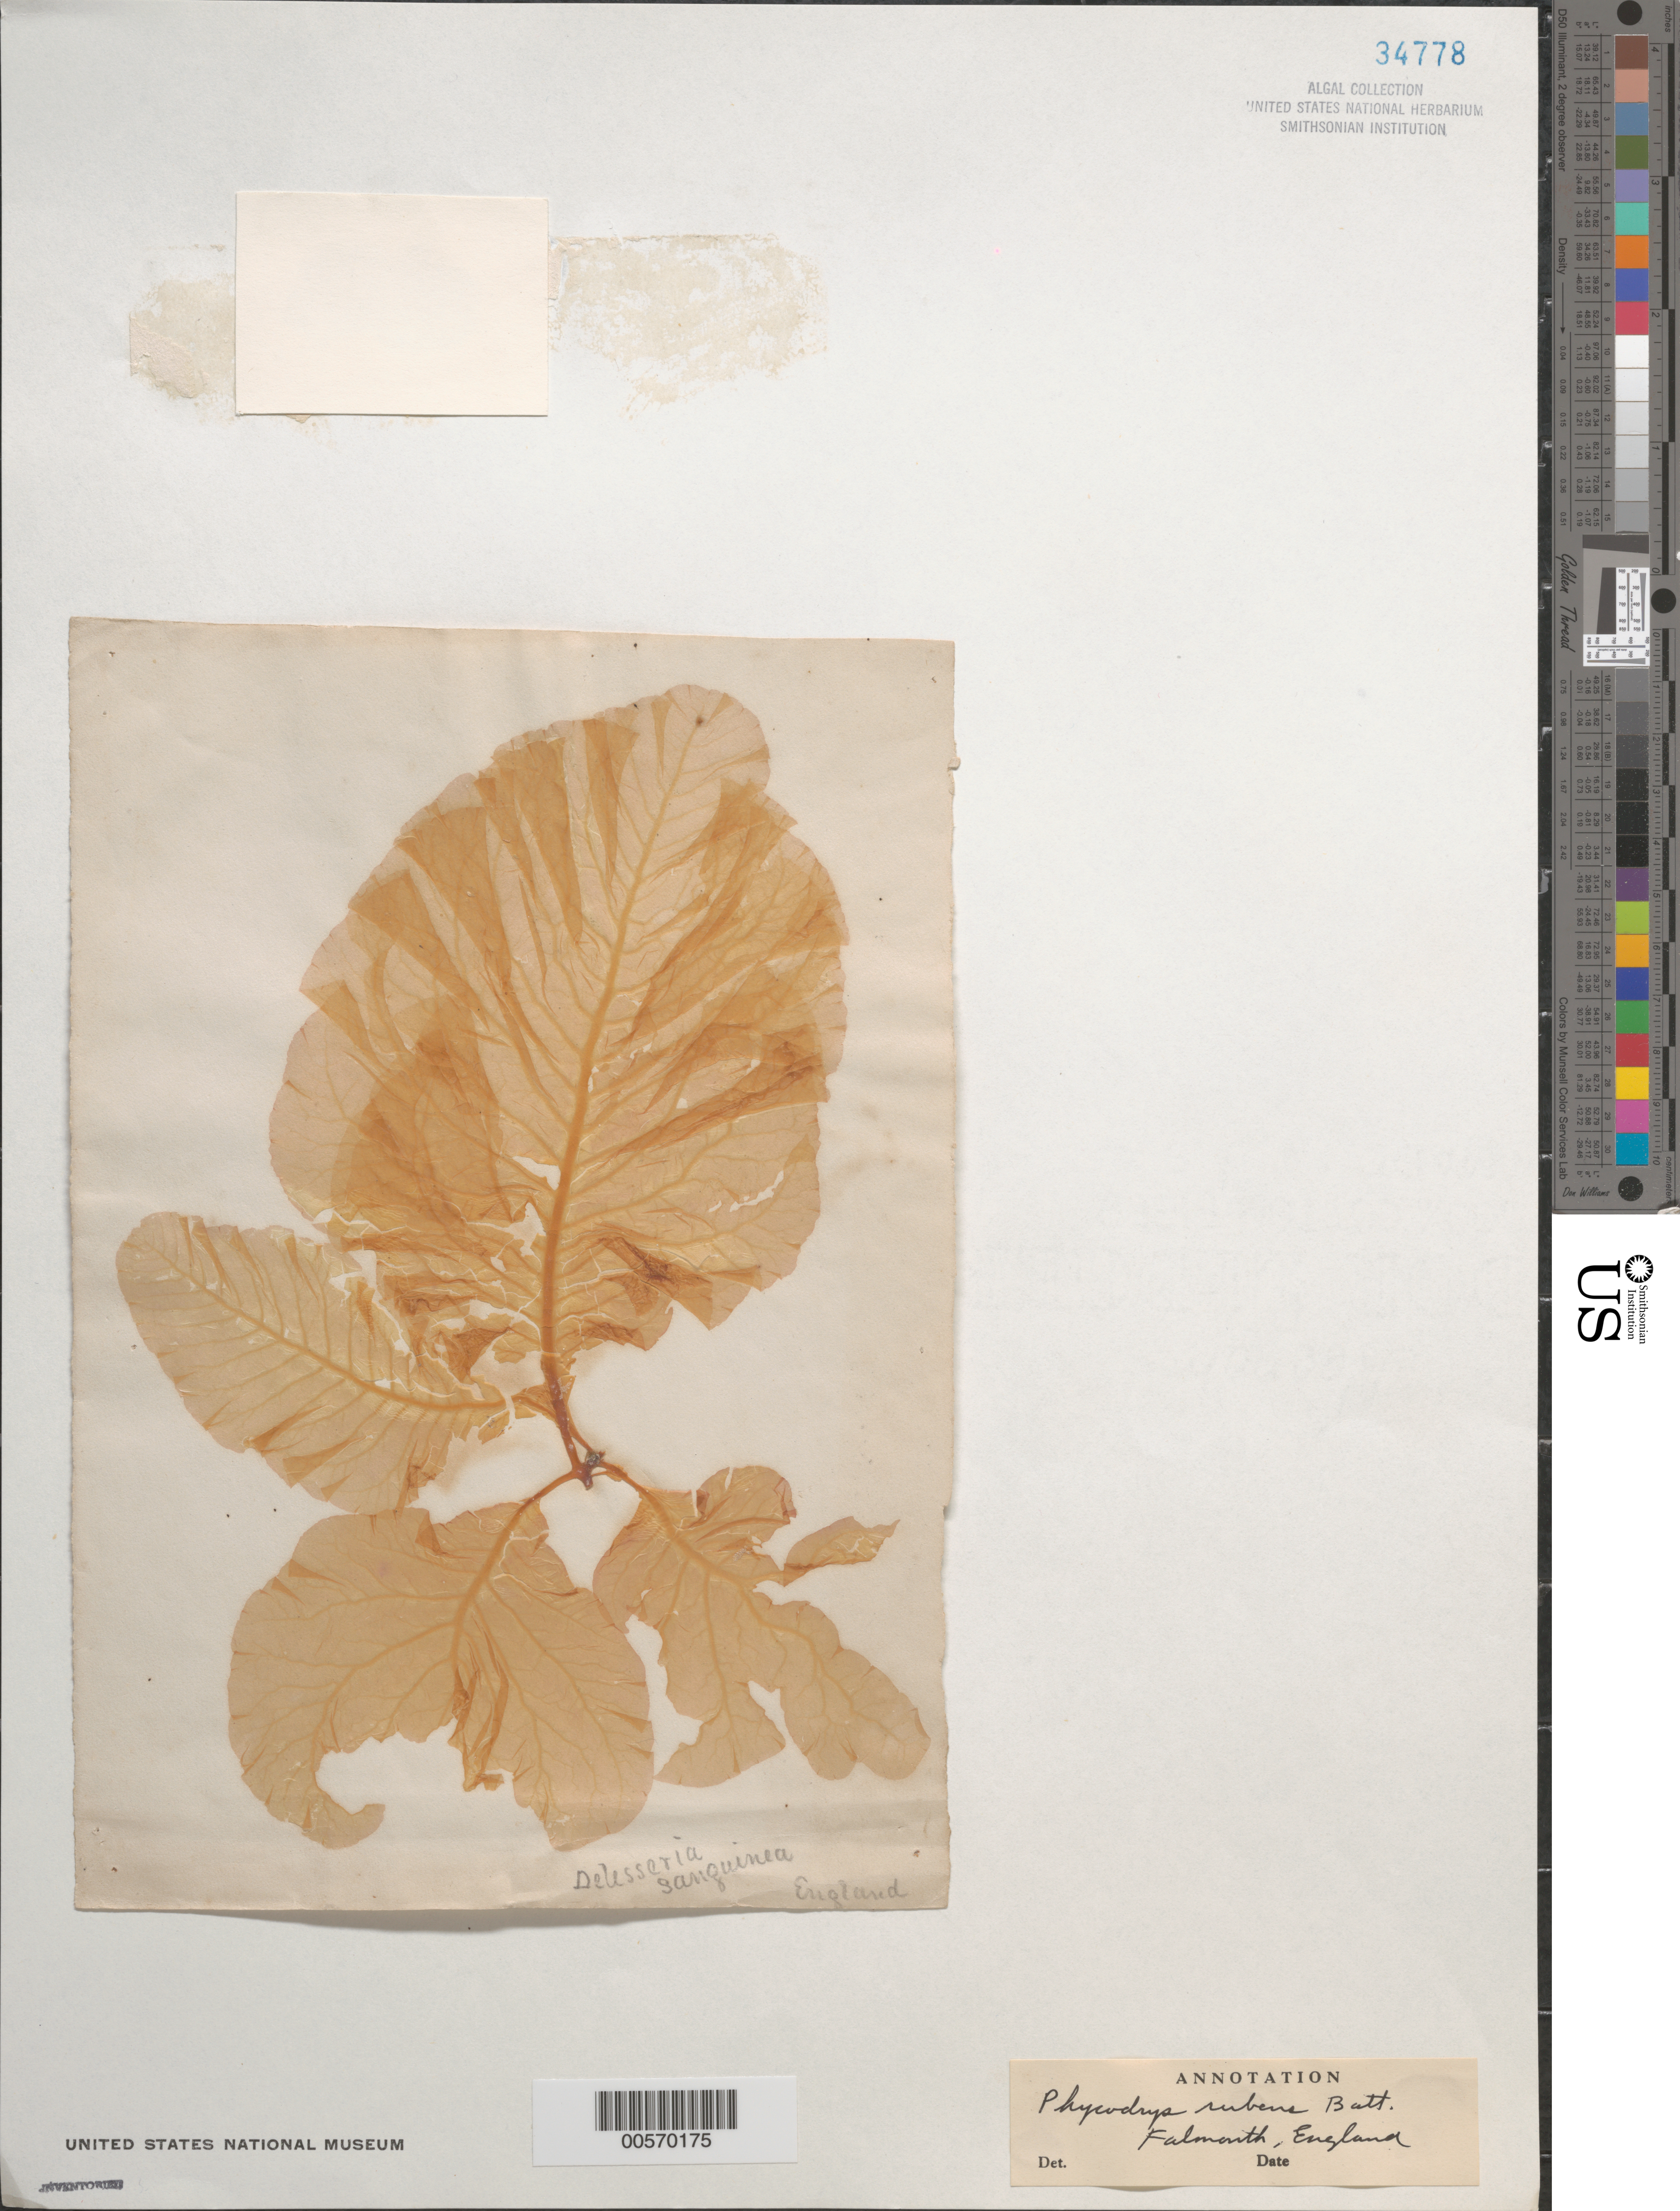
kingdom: Plantae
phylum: Rhodophyta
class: Florideophyceae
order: Ceramiales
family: Delesseriaceae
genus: Phycodrys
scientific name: Phycodrys rubens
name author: (L.) Batters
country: United Kingdom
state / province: England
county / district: Cornwall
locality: Falmouth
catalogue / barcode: US 34778